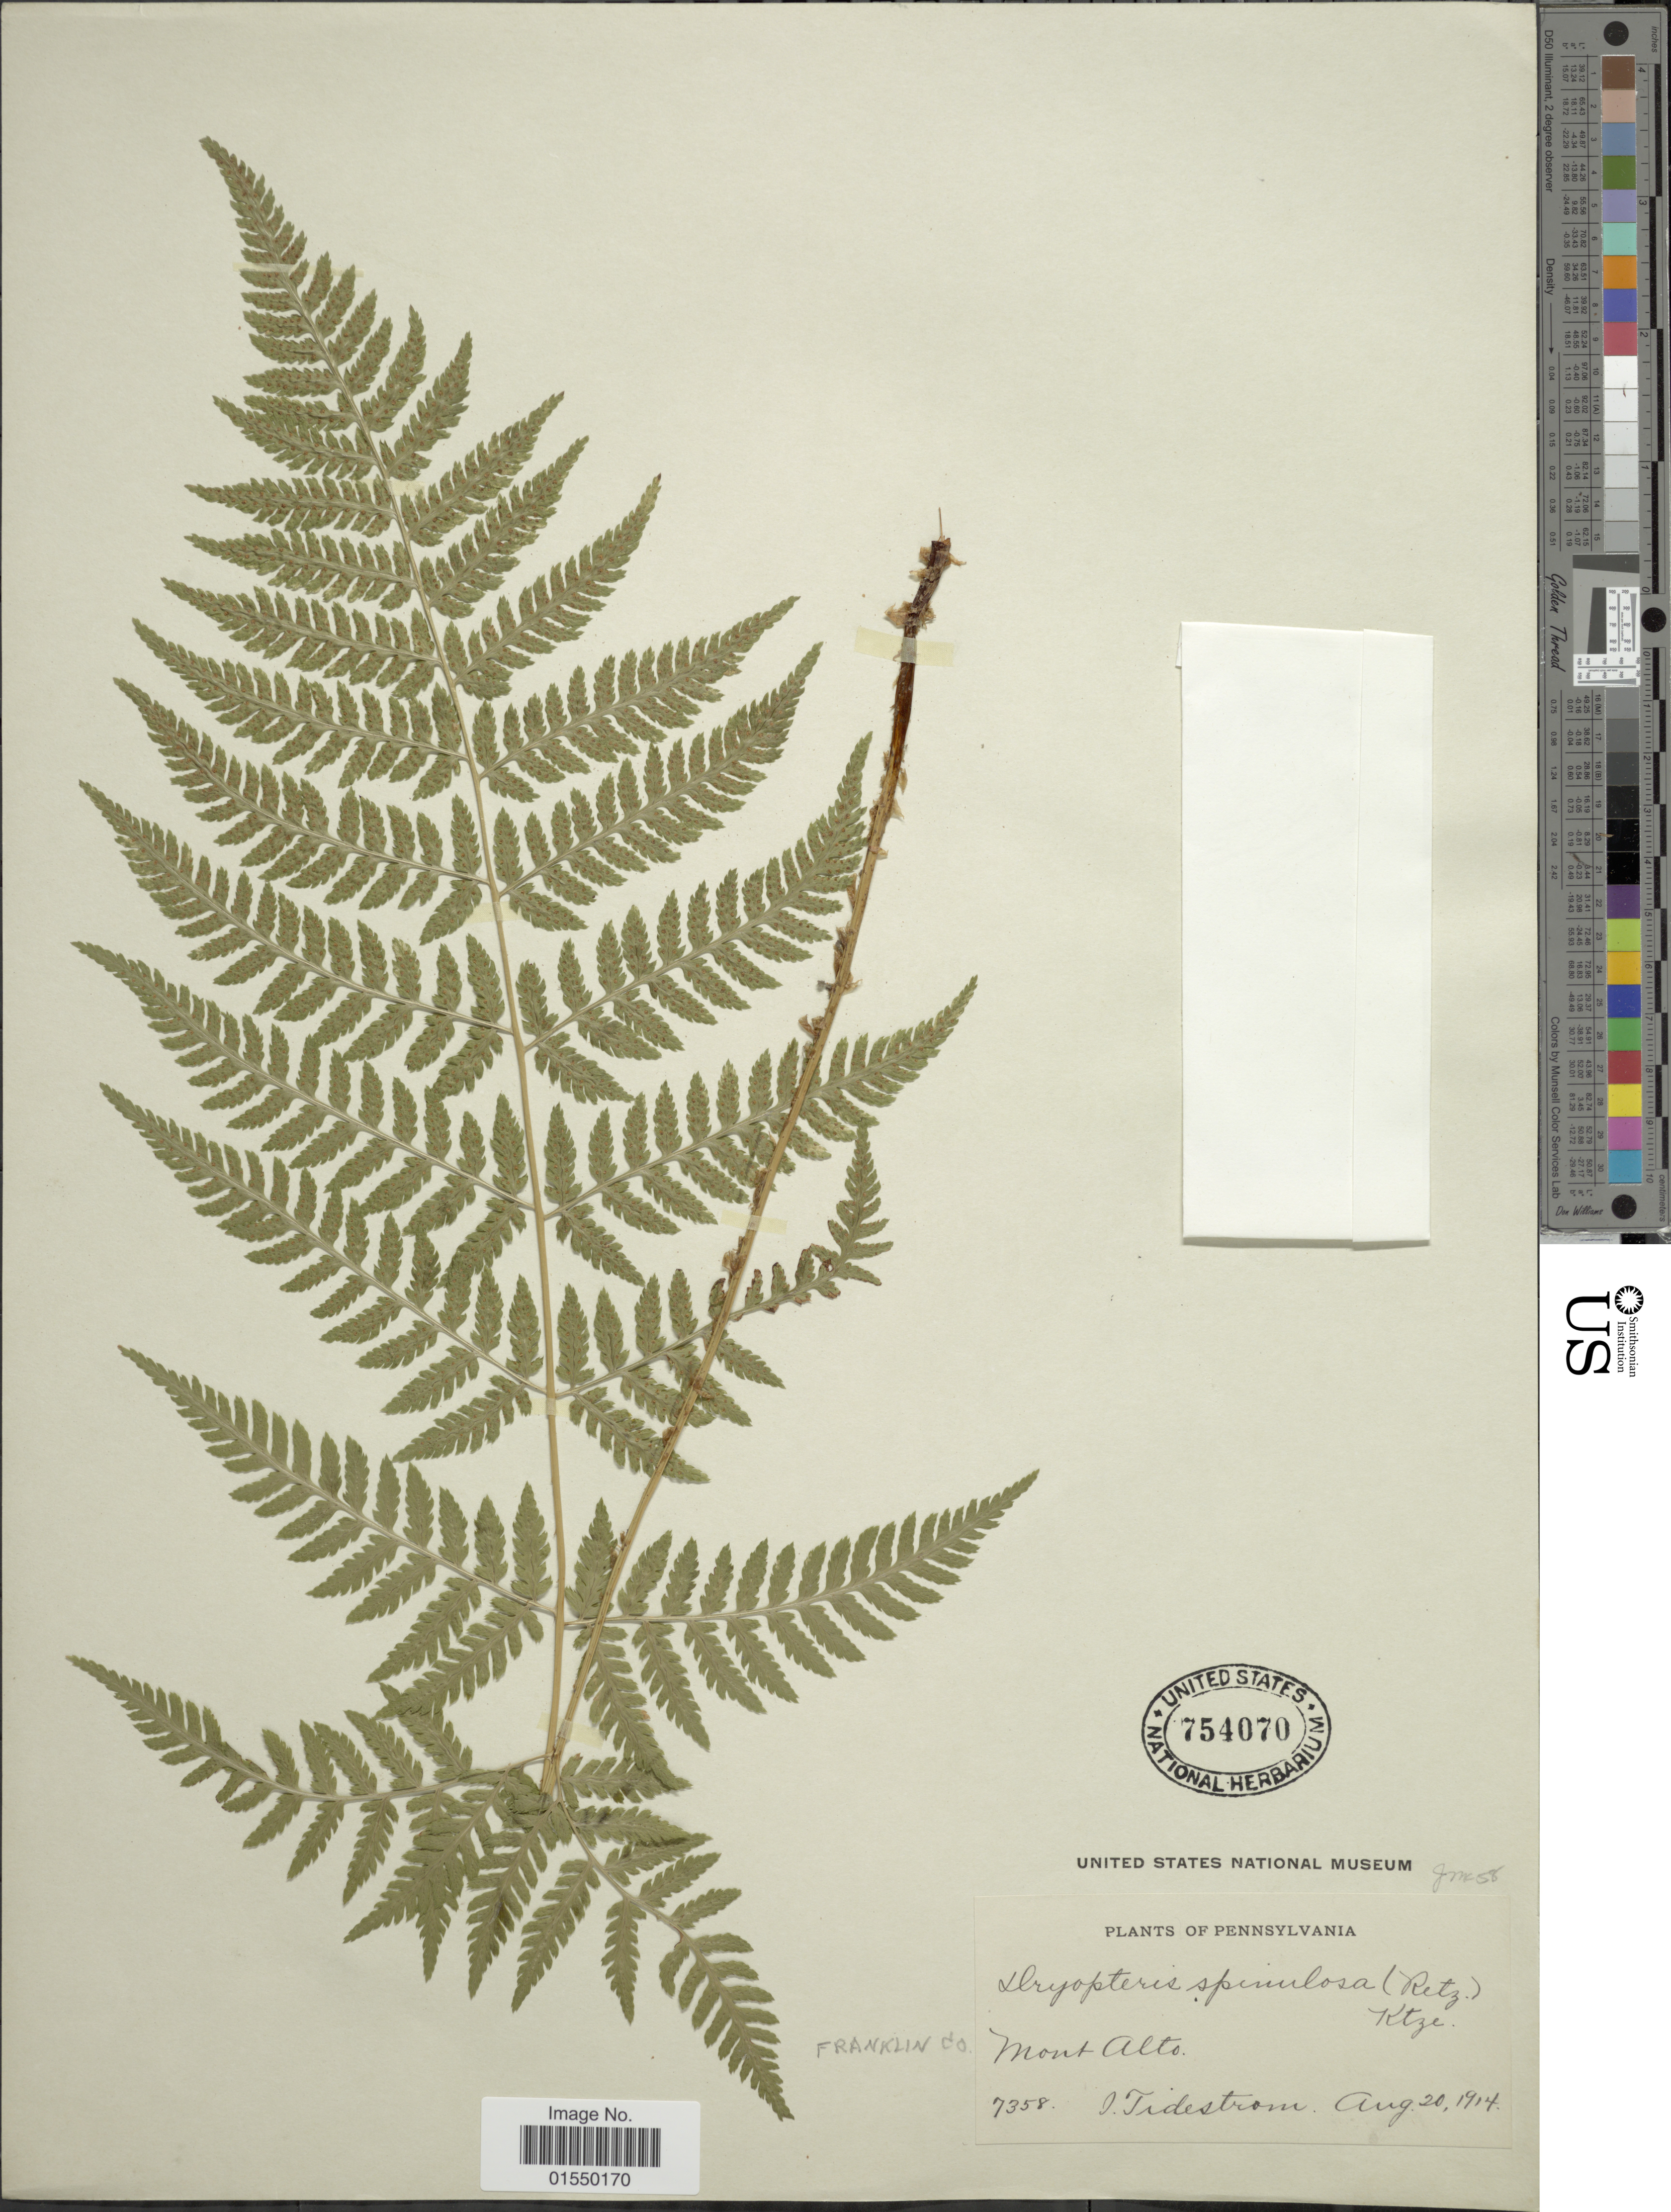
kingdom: Plantae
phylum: Tracheophyta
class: Polypodiopsida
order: Polypodiales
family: Dryopteridaceae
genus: Dryopteris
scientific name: Dryopteris carthusiana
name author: (Villars) H.P. Fuchs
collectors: I. F. Tidestrom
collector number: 7358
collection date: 1914-08-20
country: United States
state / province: Pennsylvania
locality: Mont Alto, Franklin Co.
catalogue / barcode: US 754070